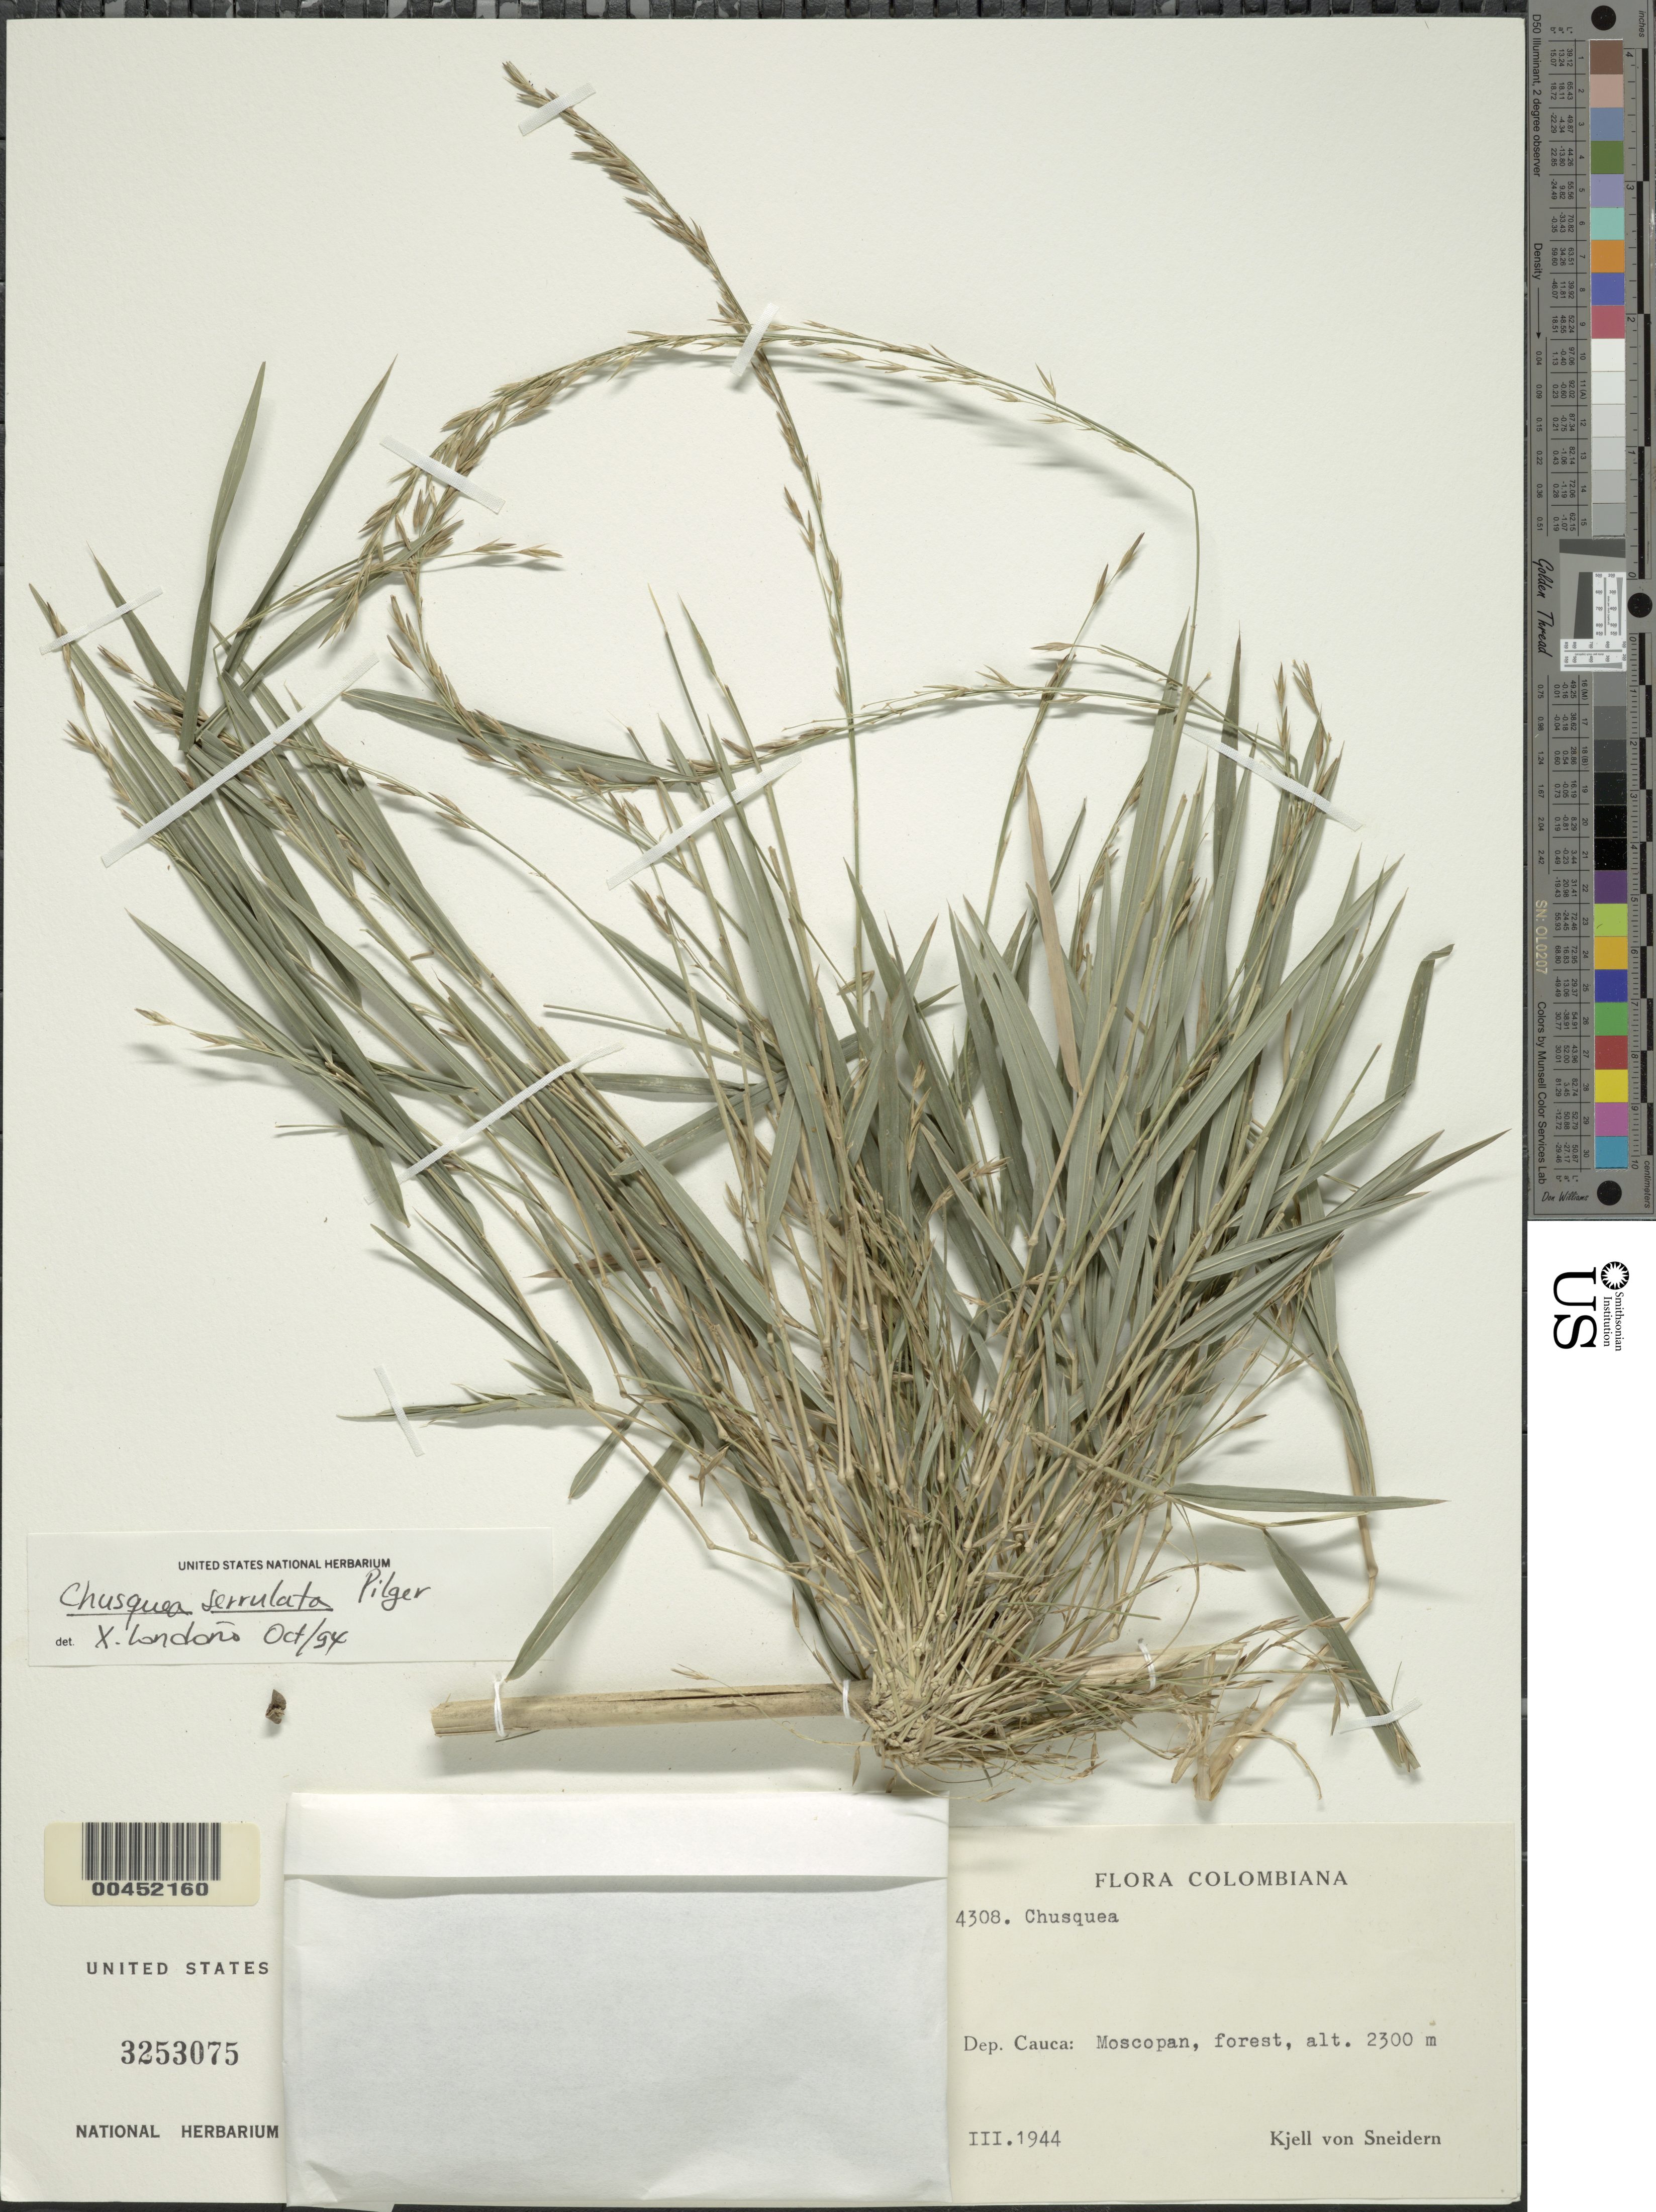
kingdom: Plantae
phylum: Tracheophyta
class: Liliopsida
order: Poales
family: Poaceae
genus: Chusquea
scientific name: Chusquea serrulata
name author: Pilg.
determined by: Londoño, X., (TULV), Jardin Botanico "Juan Maria Cespedes"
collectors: K. von Sneidern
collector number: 4308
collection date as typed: Mar 1944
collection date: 1944-03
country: Colombia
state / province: Cauca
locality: Moscopan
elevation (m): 2300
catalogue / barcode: US 3253075